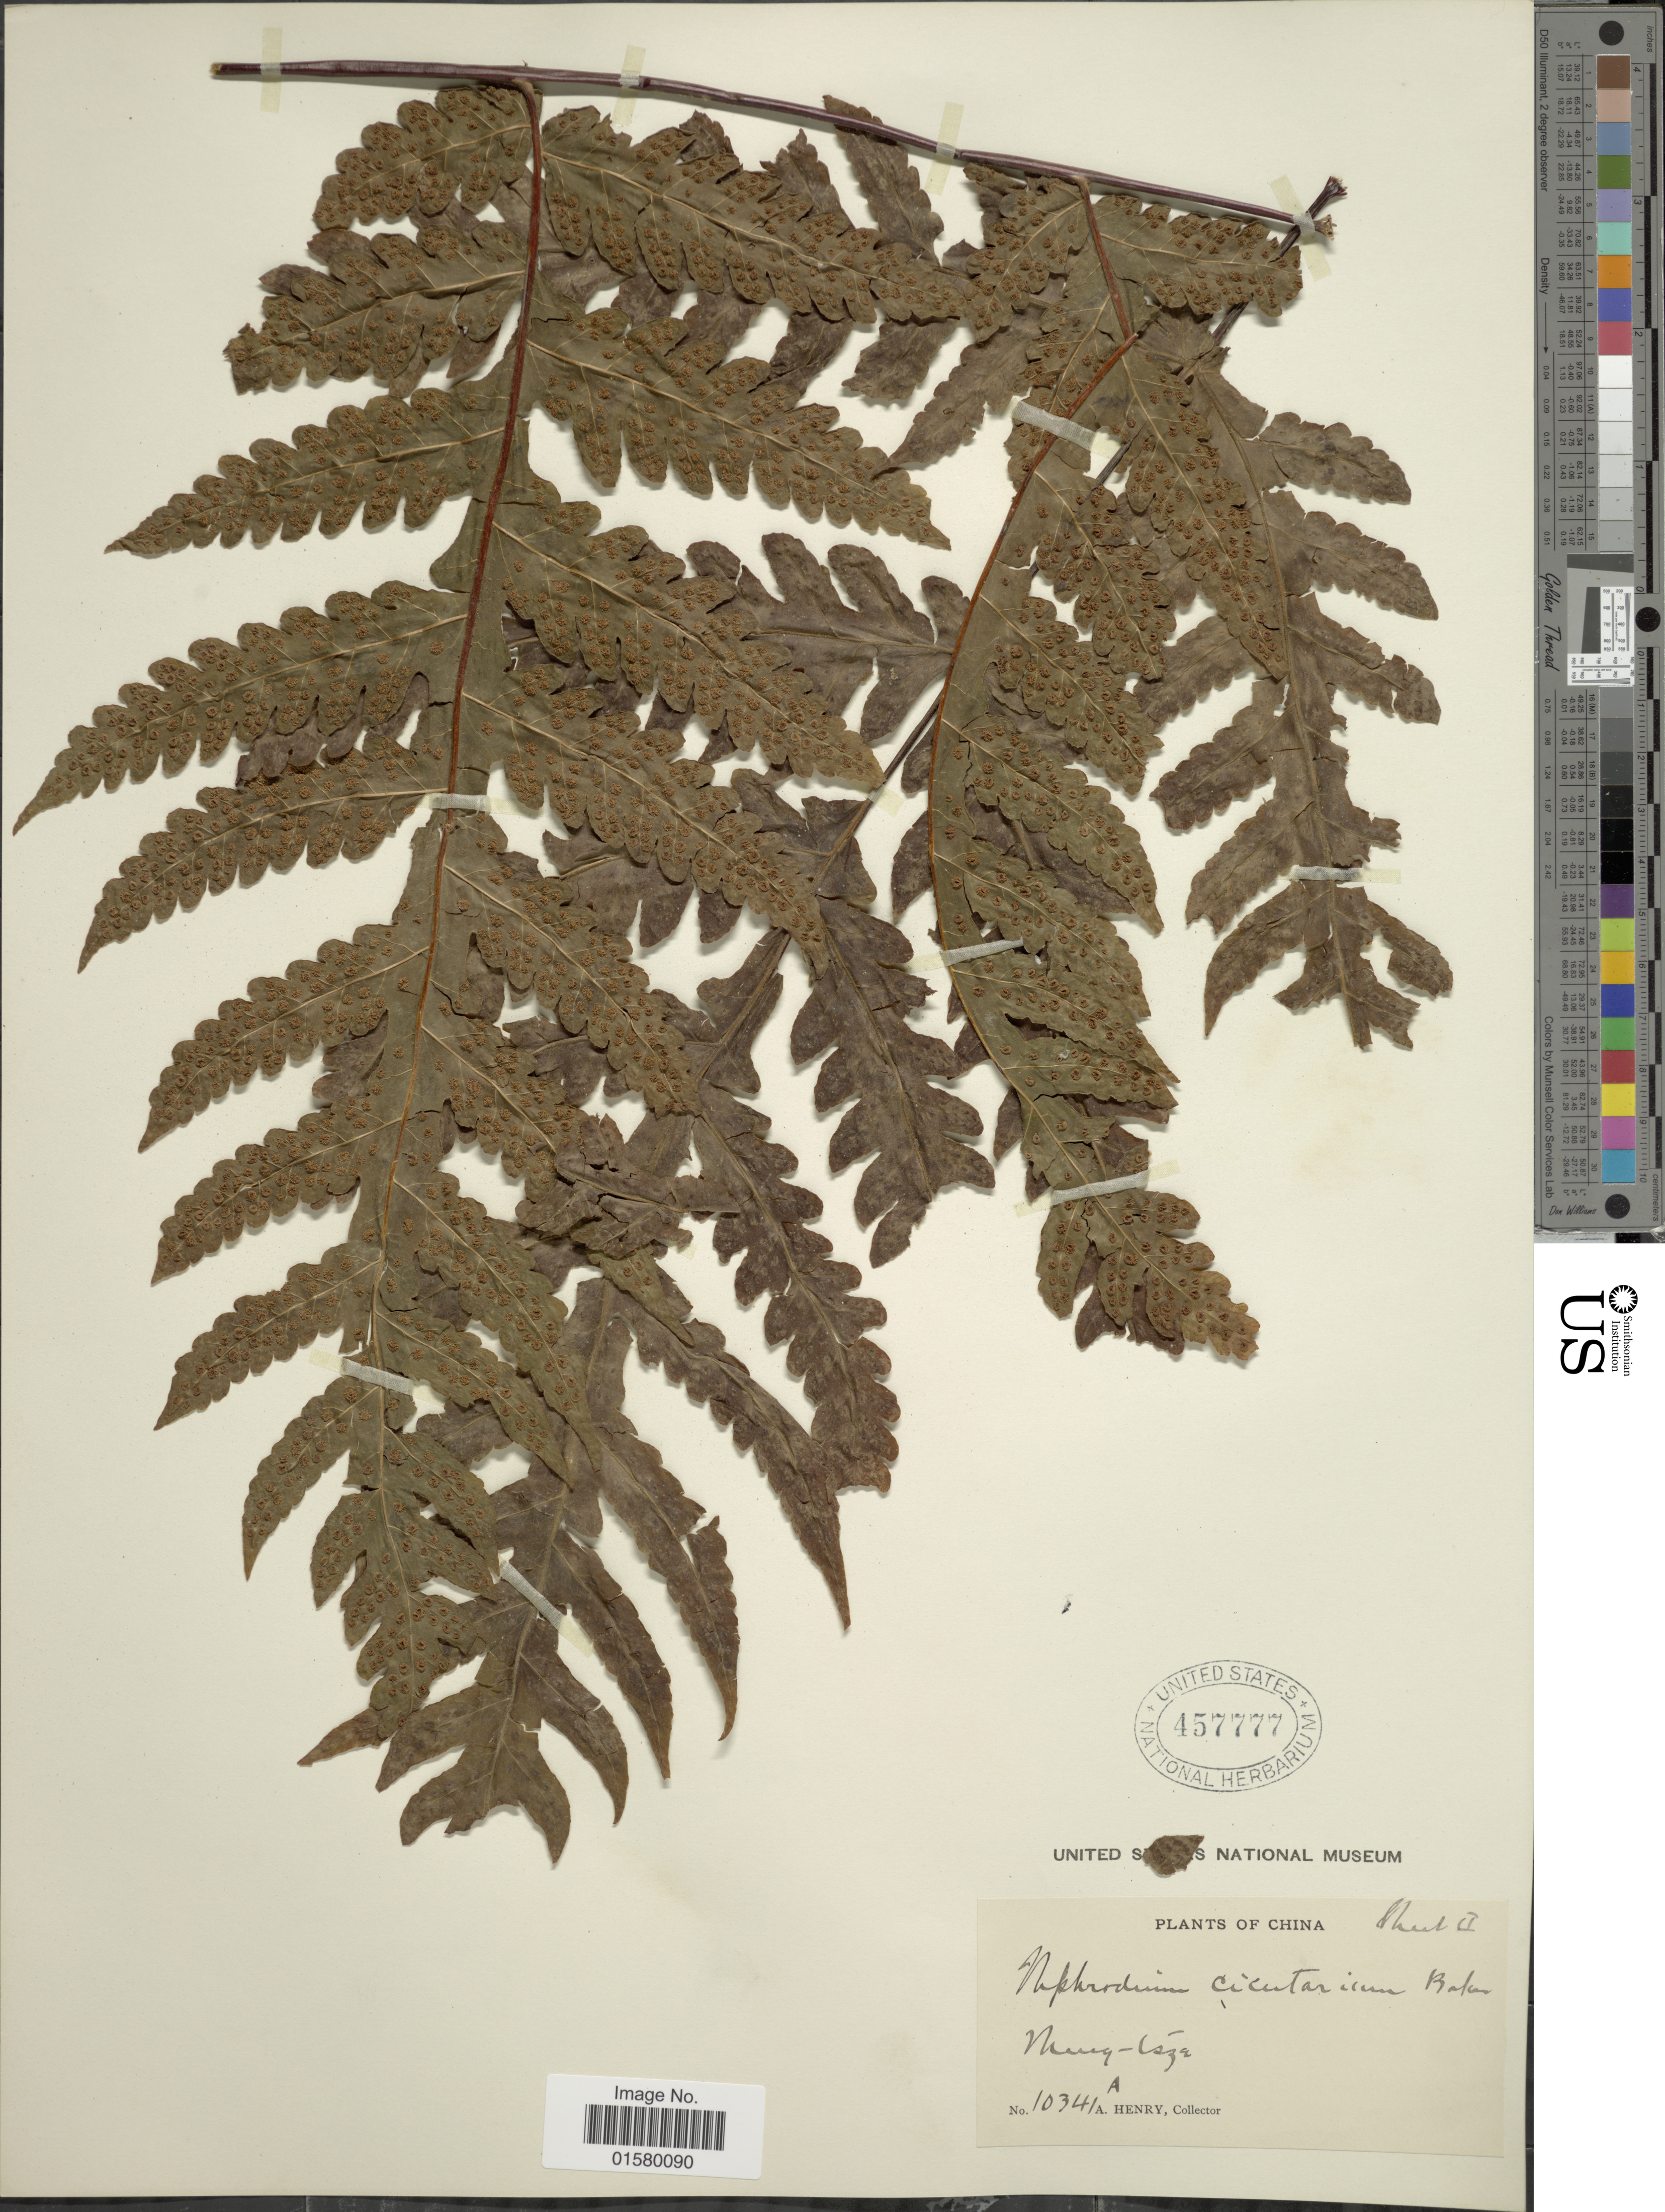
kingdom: Plantae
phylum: Tracheophyta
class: Polypodiopsida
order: Polypodiales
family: Tectariaceae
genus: Tectaria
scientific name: Tectaria coadunata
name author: (J. Sm.) C. Chr.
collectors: A. Henry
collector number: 10341 A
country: China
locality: Meng-tsze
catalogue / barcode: US 457777